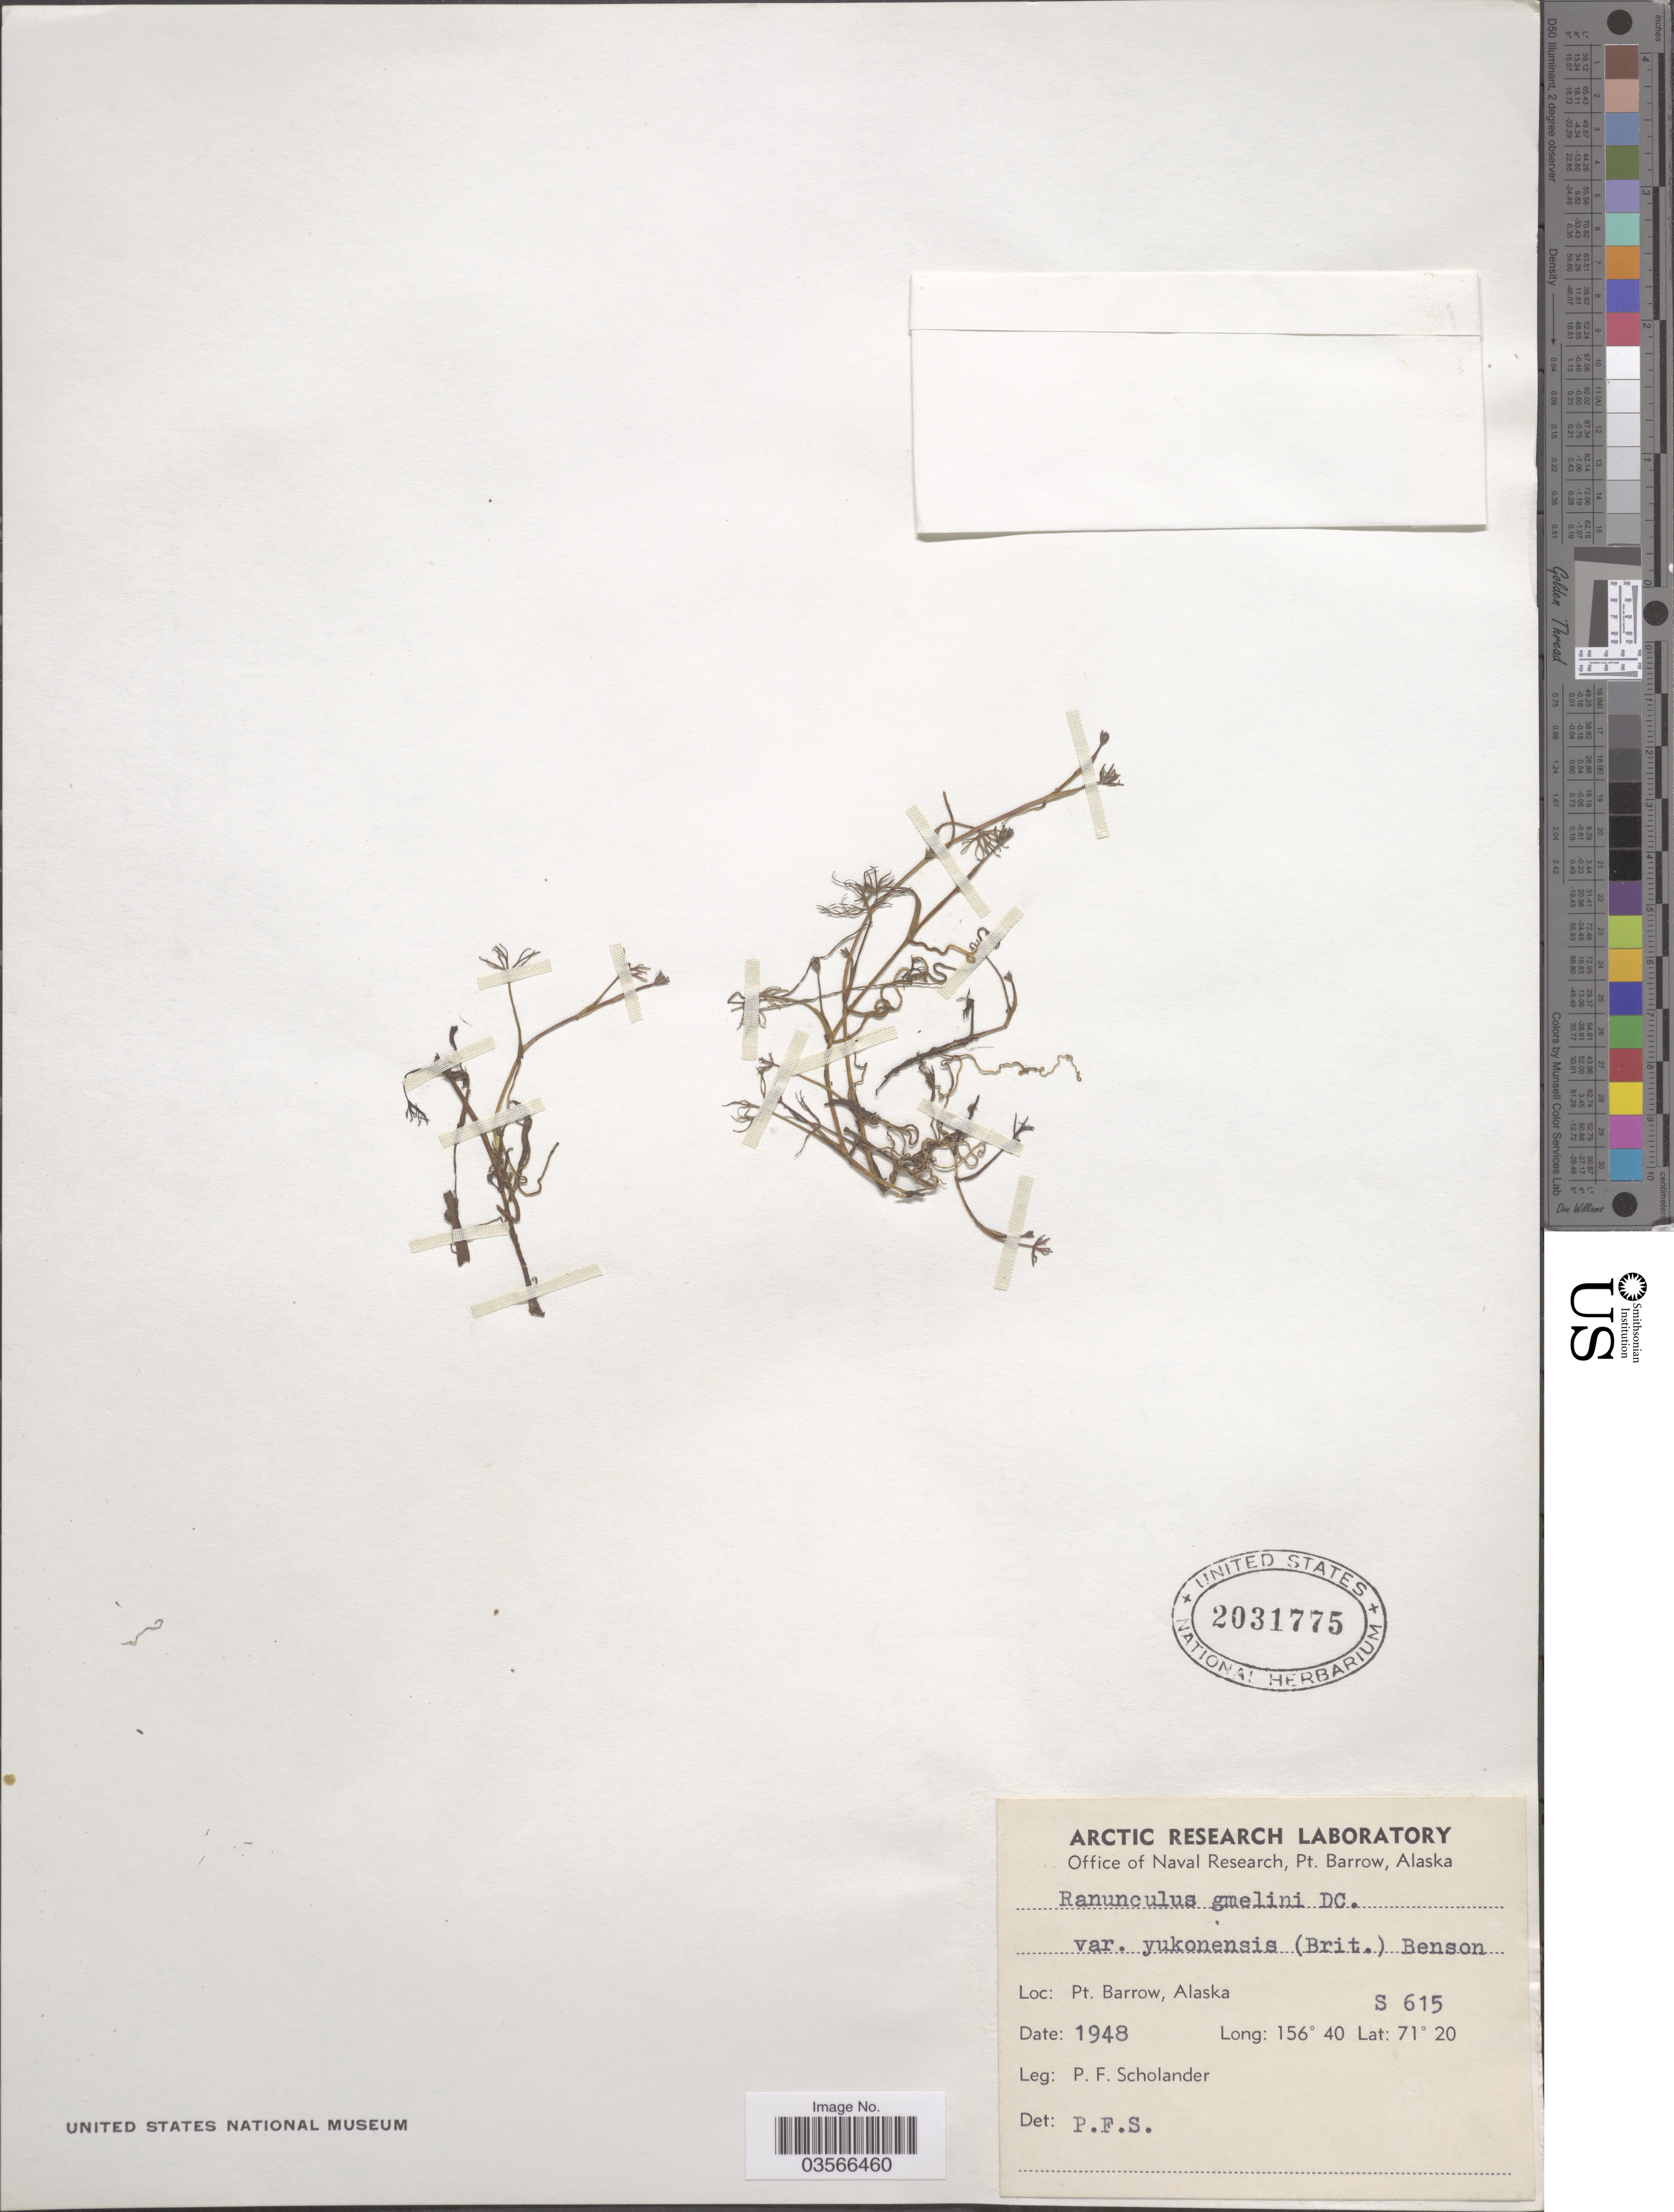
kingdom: Plantae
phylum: Tracheophyta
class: Magnoliopsida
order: Ranunculales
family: Ranunculaceae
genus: Ranunculus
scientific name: Ranunculus gmelinii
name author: DC.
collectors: P. Scholander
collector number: S615?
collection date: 1948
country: United States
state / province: Alaska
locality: Pt. Barrow.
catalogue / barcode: US 2031775